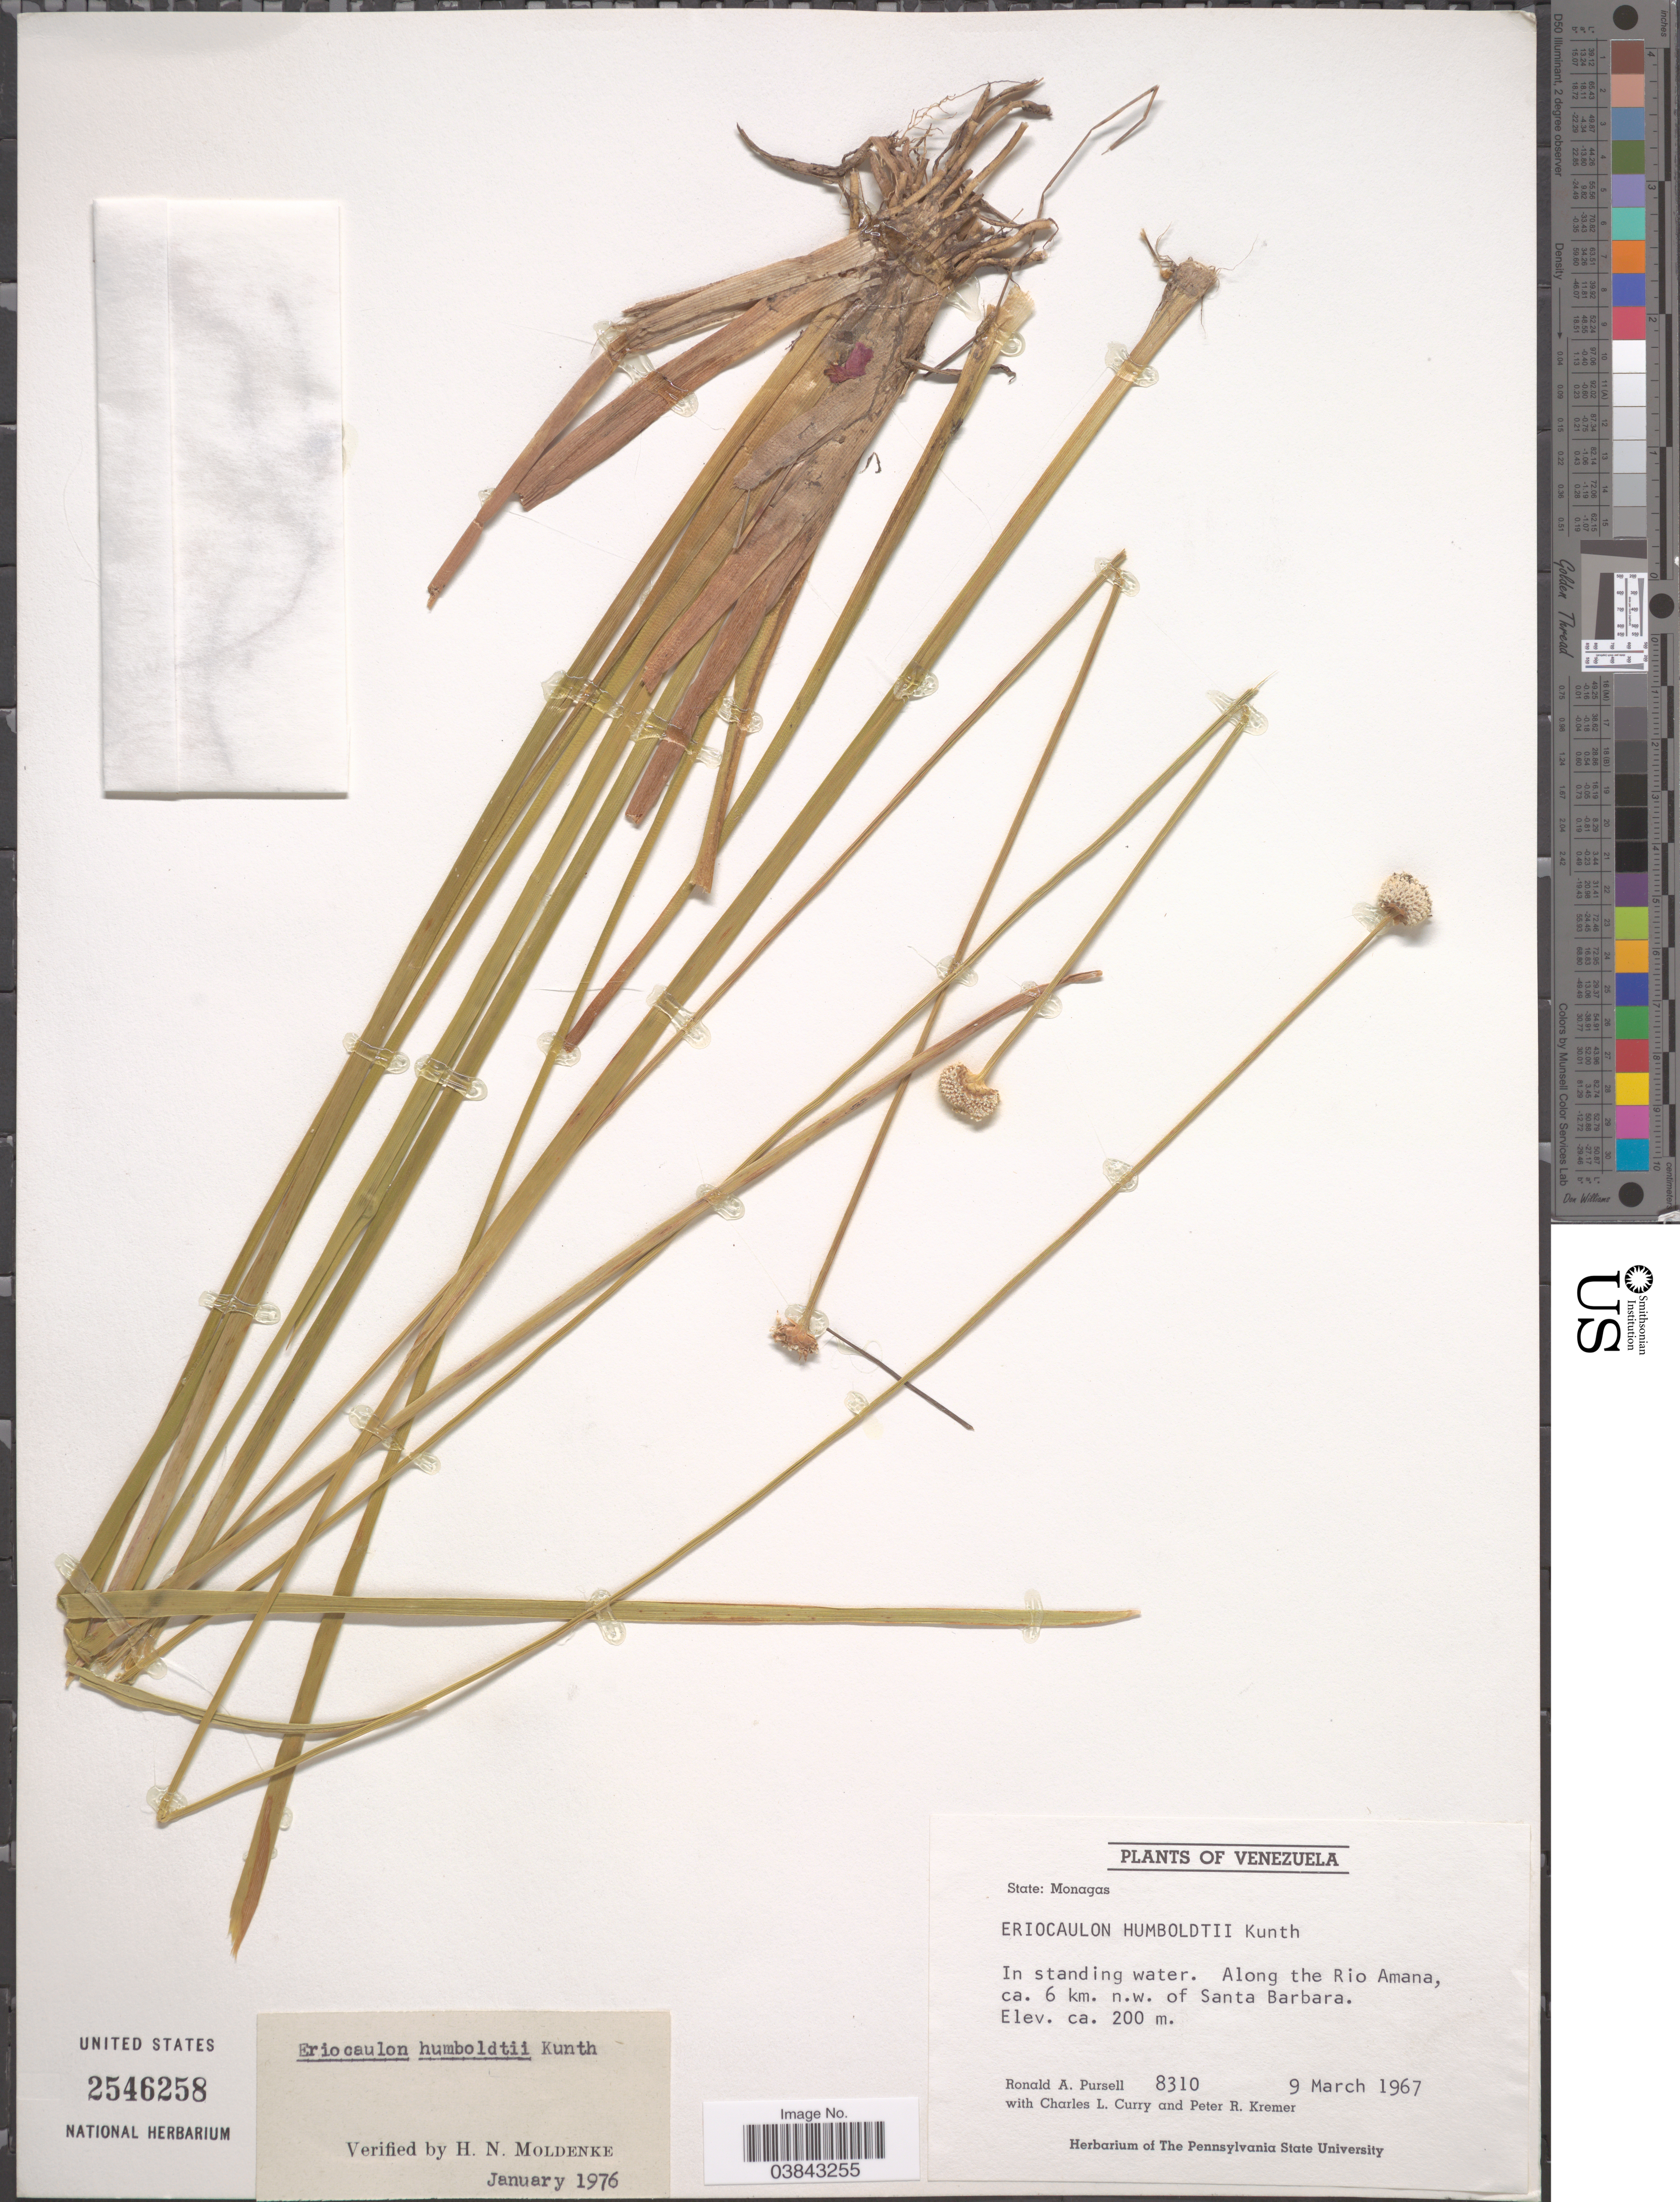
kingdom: Plantae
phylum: Tracheophyta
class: Liliopsida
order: Poales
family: Eriocaulaceae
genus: Eriocaulon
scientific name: Eriocaulon humboldtii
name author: Kunth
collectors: R. A. Pursell, C. L. Curry & P. Kremer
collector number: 8310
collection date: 1967-03-09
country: Venezuela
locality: Along the Rio Amana, ca. 6 km. n.w. of Santa Barbara.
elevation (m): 200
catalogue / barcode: US 2546258